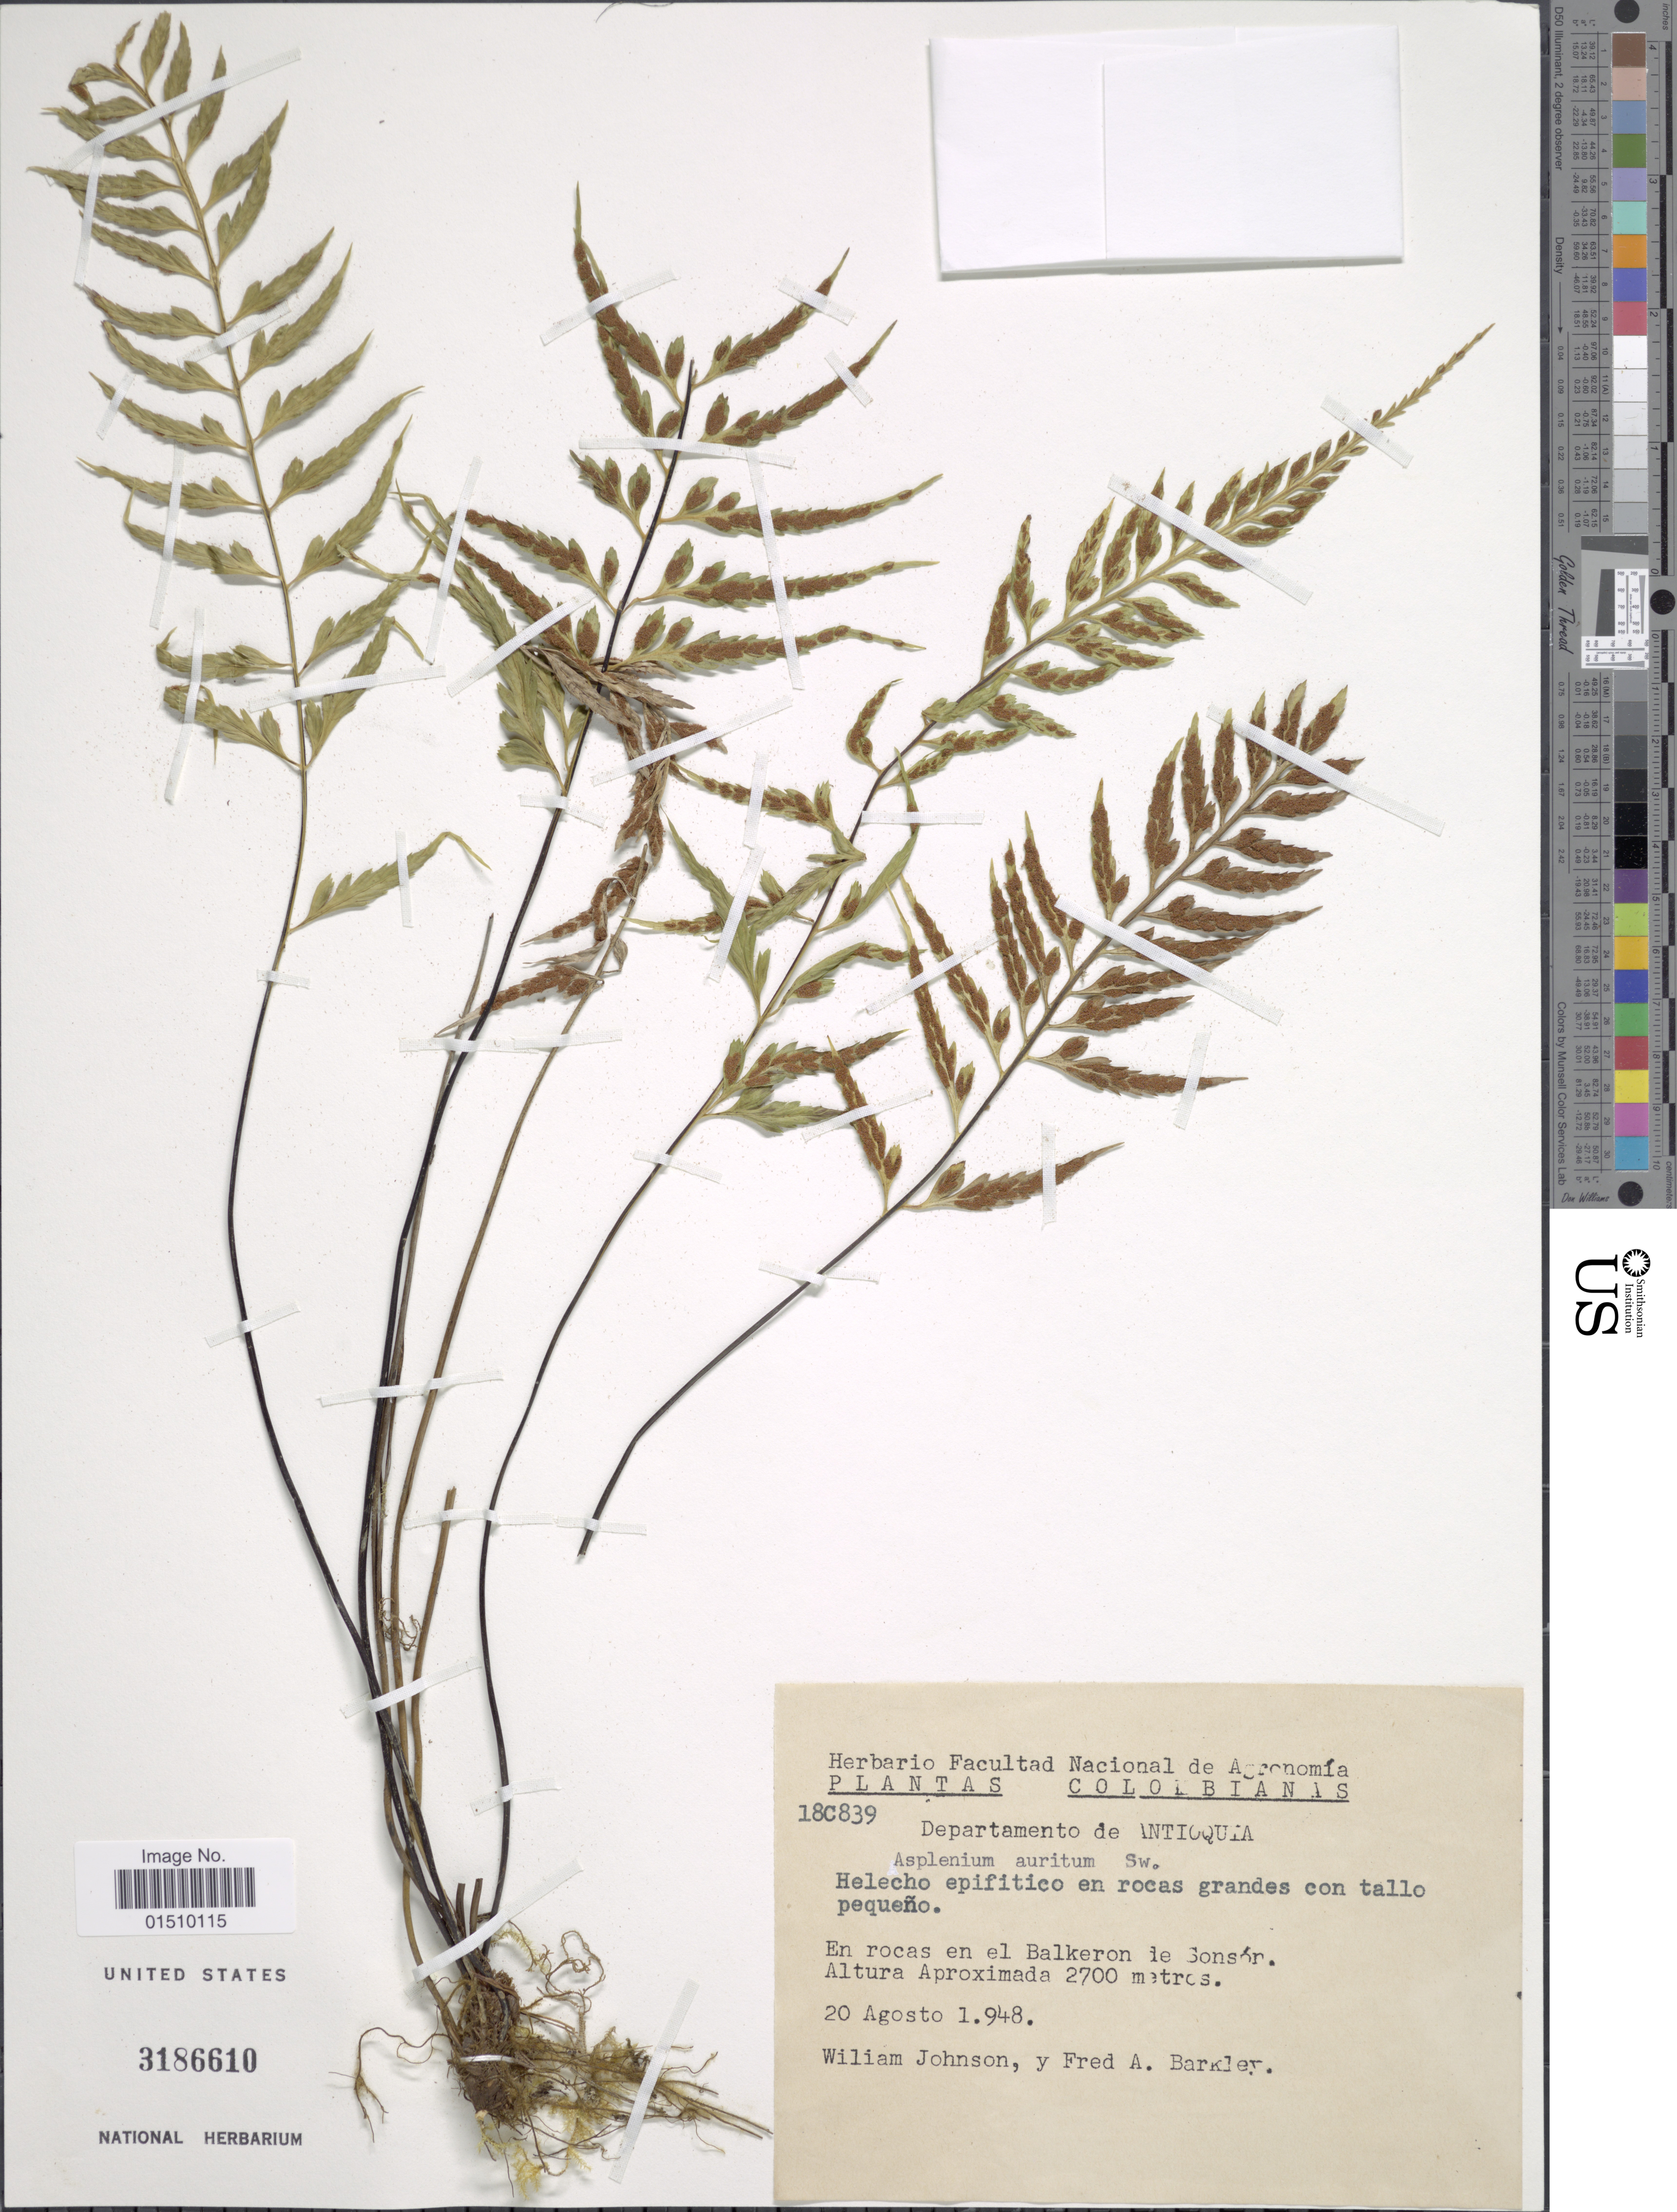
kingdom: Plantae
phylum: Tracheophyta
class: Polypodiopsida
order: Polypodiales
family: Aspleniaceae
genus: Asplenium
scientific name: Asplenium auritum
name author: Sw.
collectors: W. M. Johnson & F. A. Barkley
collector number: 18C839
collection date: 1948-08-20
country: Colombia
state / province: Antioquia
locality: Colombianas, Departamento de Antioquia, En rocas en el Balkeron de Sonsor.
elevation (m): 2700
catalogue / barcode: US 3186610